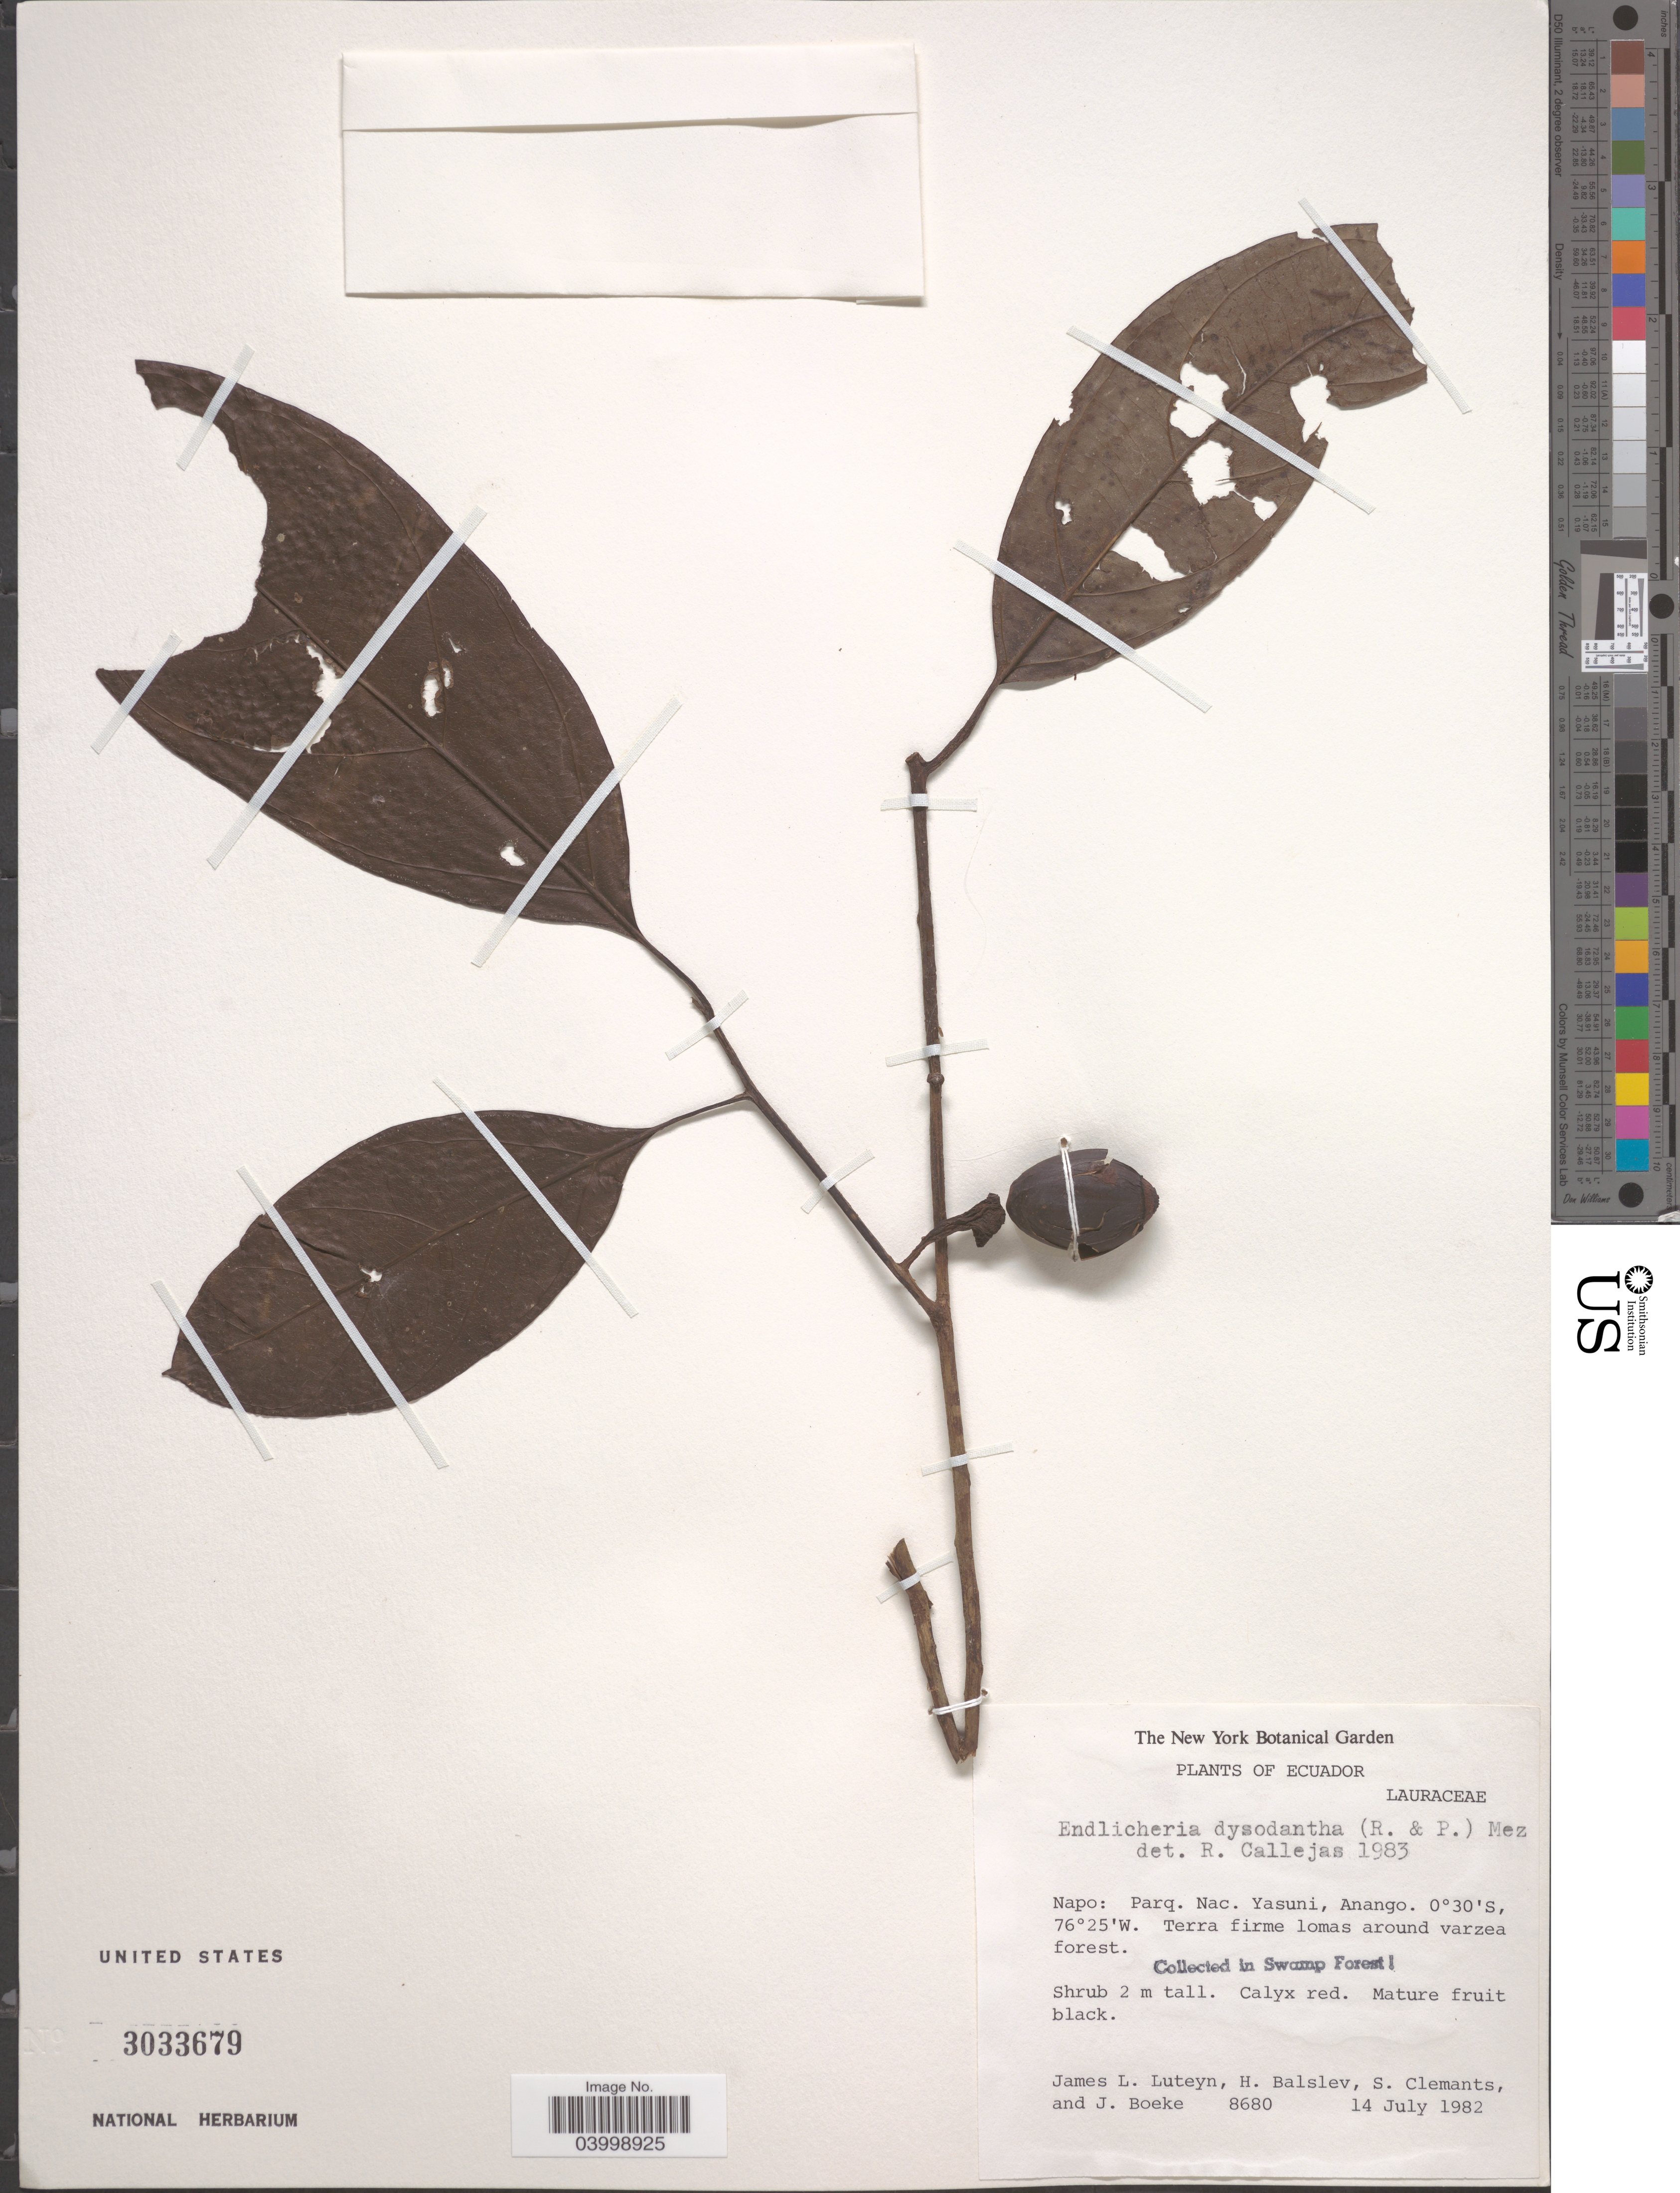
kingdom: Plantae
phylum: Tracheophyta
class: Magnoliopsida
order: Laurales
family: Lauraceae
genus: Endlicheria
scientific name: Endlicheria dysodantha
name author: Mez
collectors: J. L. Luteyn, H. Balslev, S. Clemants & J. Boeke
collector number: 8680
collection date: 1982-07-14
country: Ecuador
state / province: Napo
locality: Parq. Nac. Yasuni, Anango.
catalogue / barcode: US 3033679